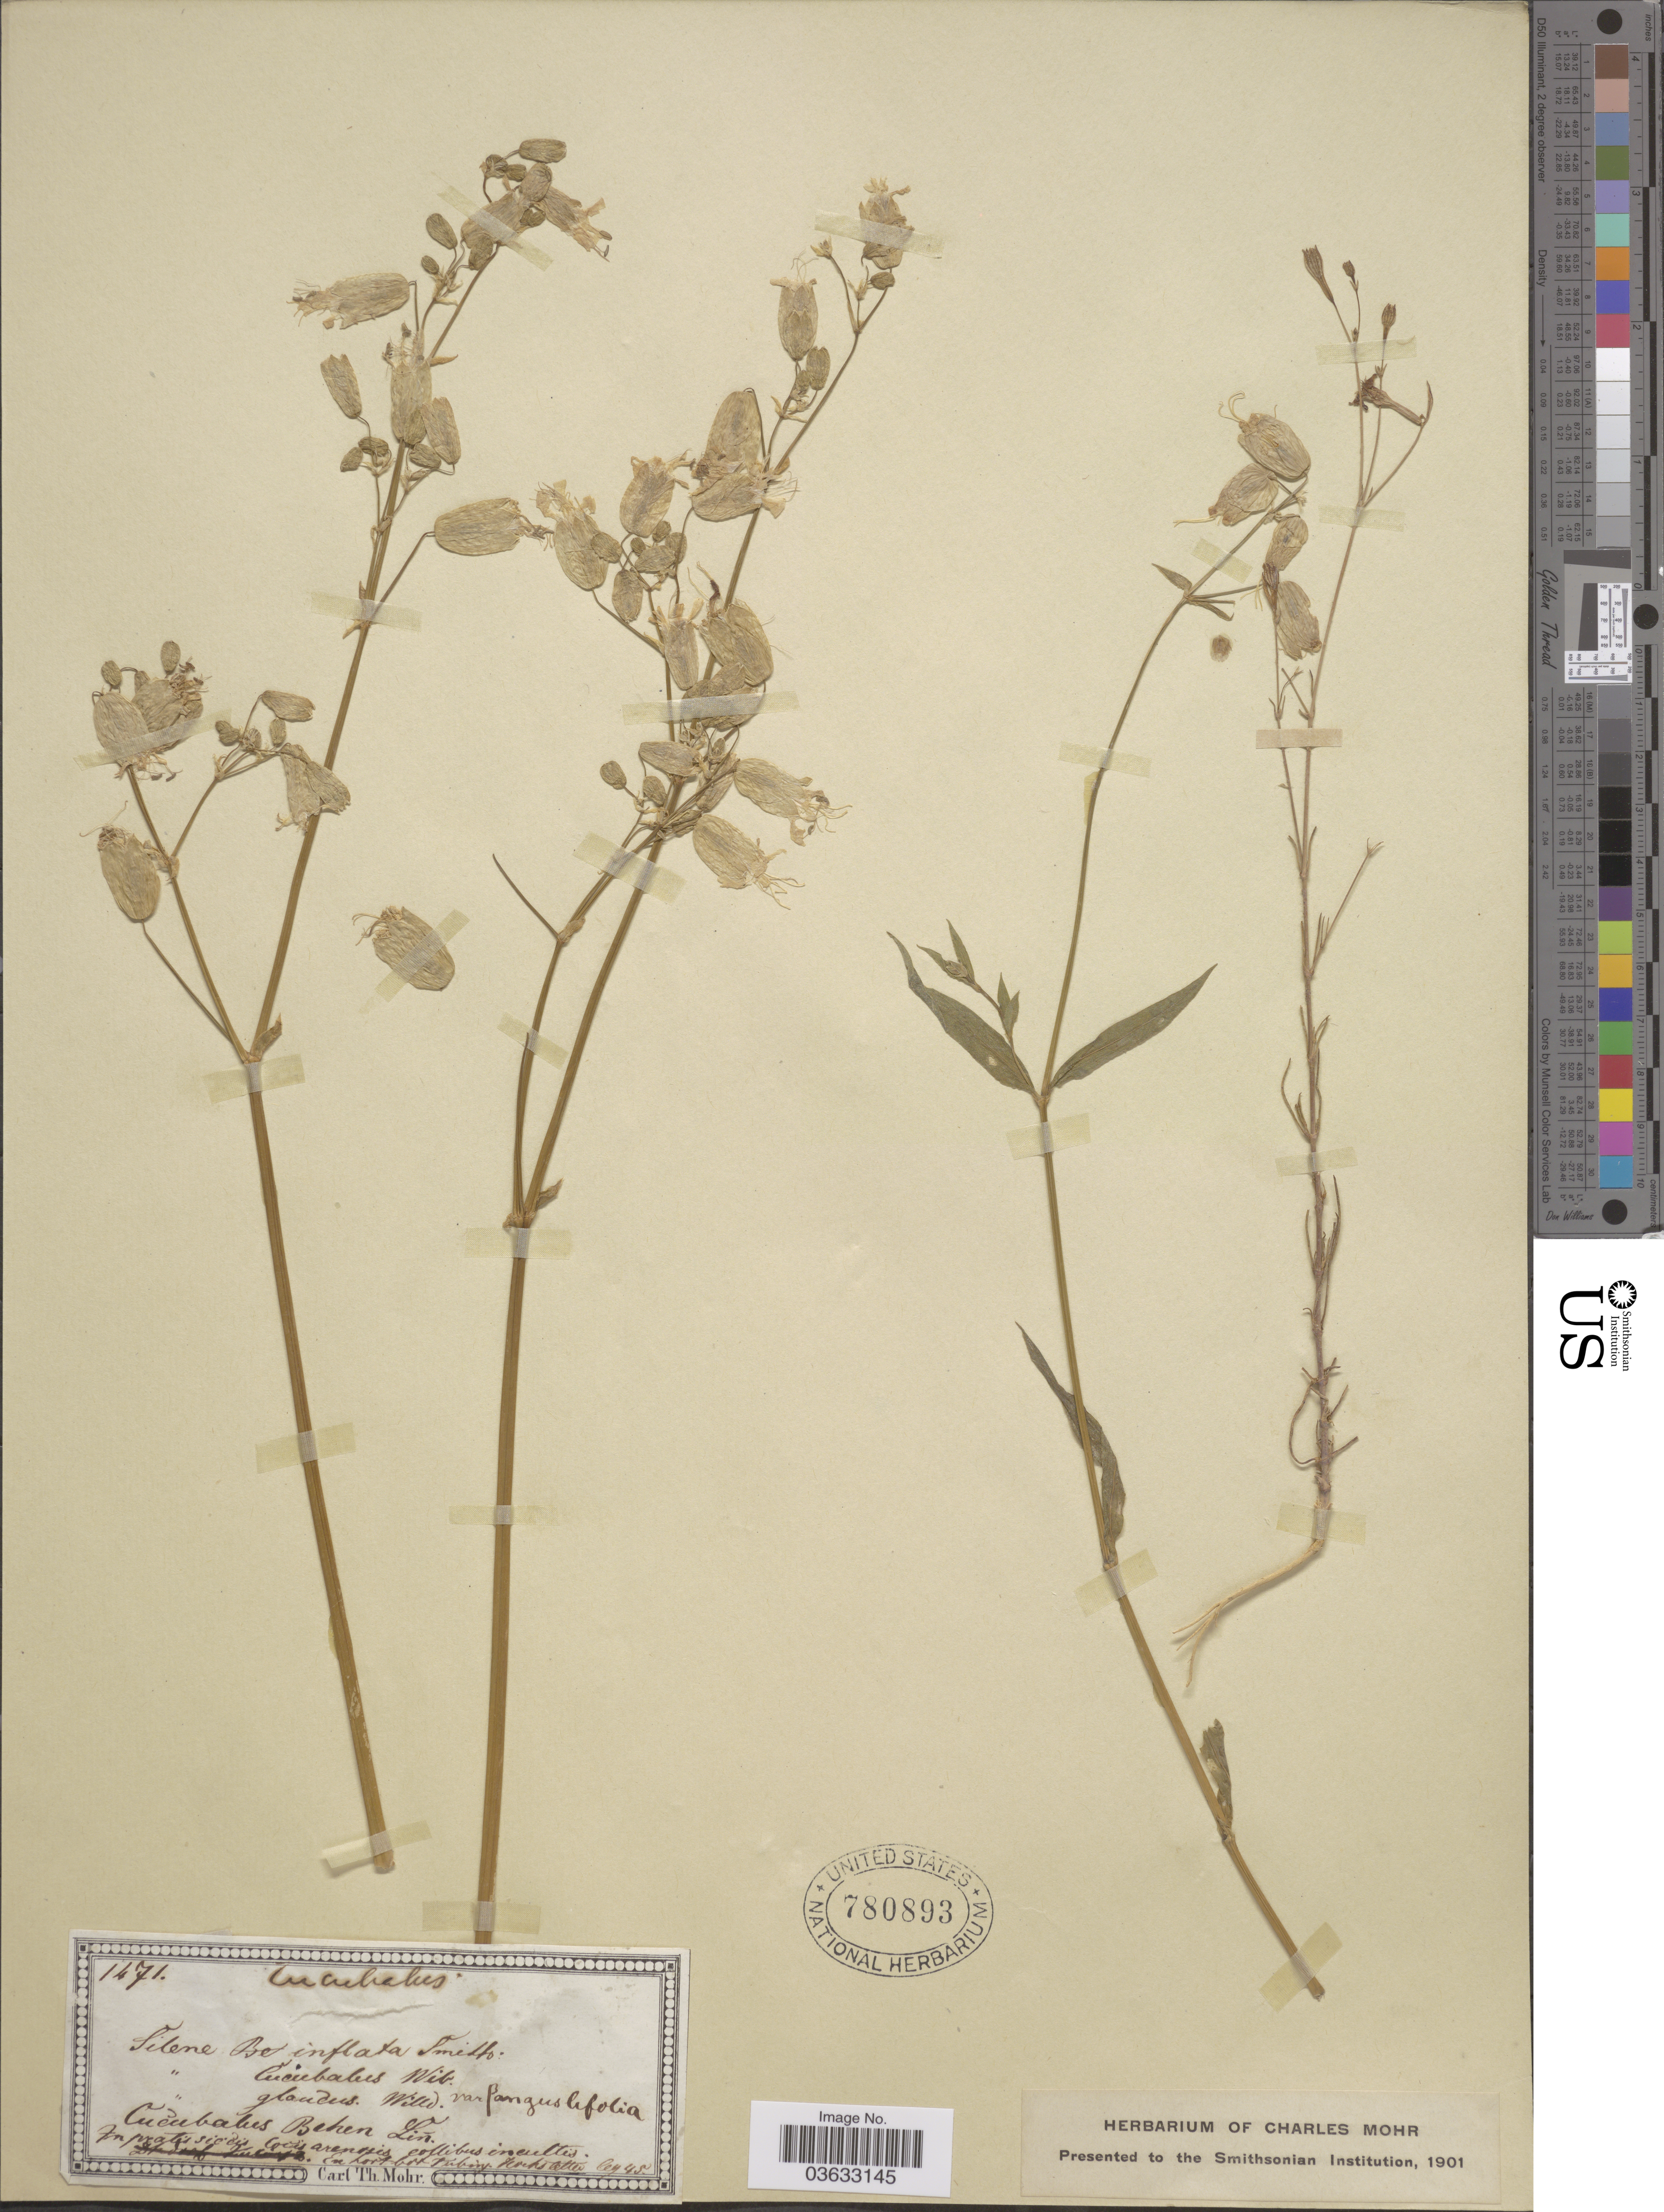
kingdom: Plantae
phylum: Tracheophyta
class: Magnoliopsida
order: Caryophyllales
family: Caryophyllaceae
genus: Silene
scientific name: Silene inflata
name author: Sm.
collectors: Mohr, C. T. (herbarium)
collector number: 1471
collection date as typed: Transcribed d/m/y: //45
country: Germany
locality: In pratis siccis cocis [interpreted] arenosis collibus incultis. En hort. bot. Tubing Hochstetter.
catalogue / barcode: US 780893